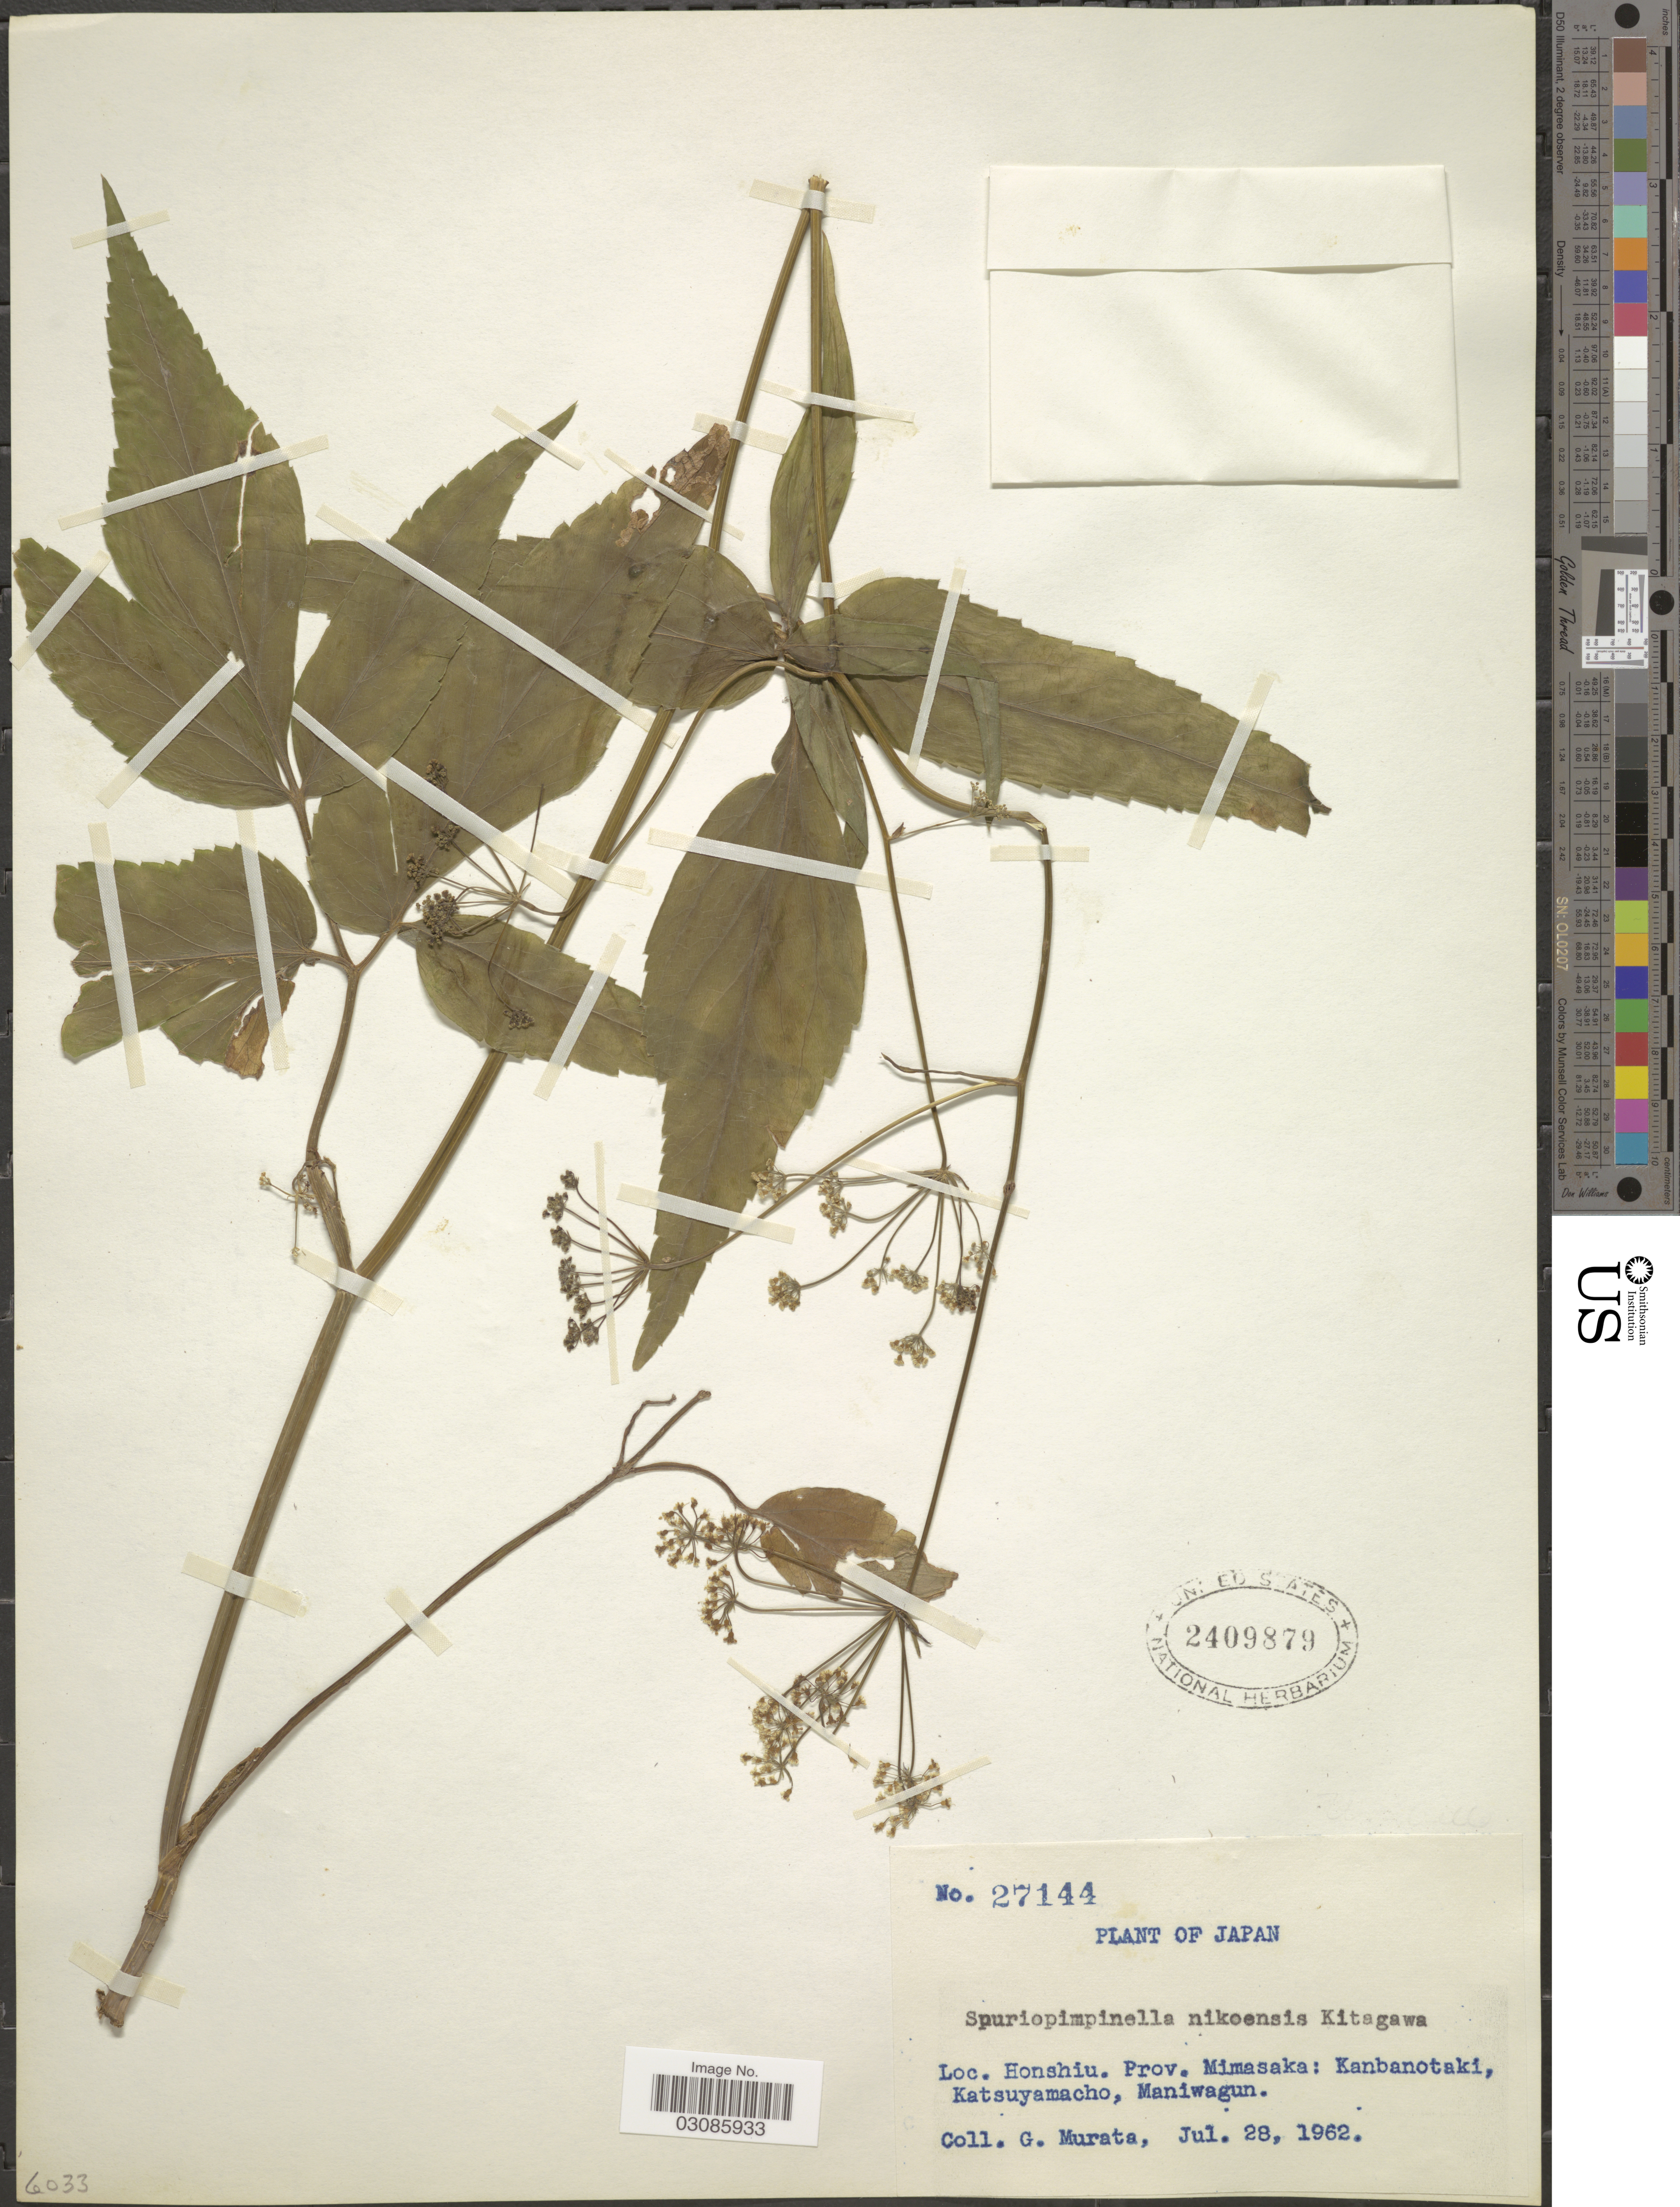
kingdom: Plantae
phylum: Tracheophyta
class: Magnoliopsida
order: Apiales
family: Apiaceae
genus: Pimpinella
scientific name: Pimpinella nikoensis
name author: Y. Yabe ex Makino & Nemoto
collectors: G. Murata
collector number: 27144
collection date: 1962-07-28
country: Japan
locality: Honshiu. Prov. Mimasaka: Kanbanotaki, Katsuyamacho, Maniwagun.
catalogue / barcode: US 2409879